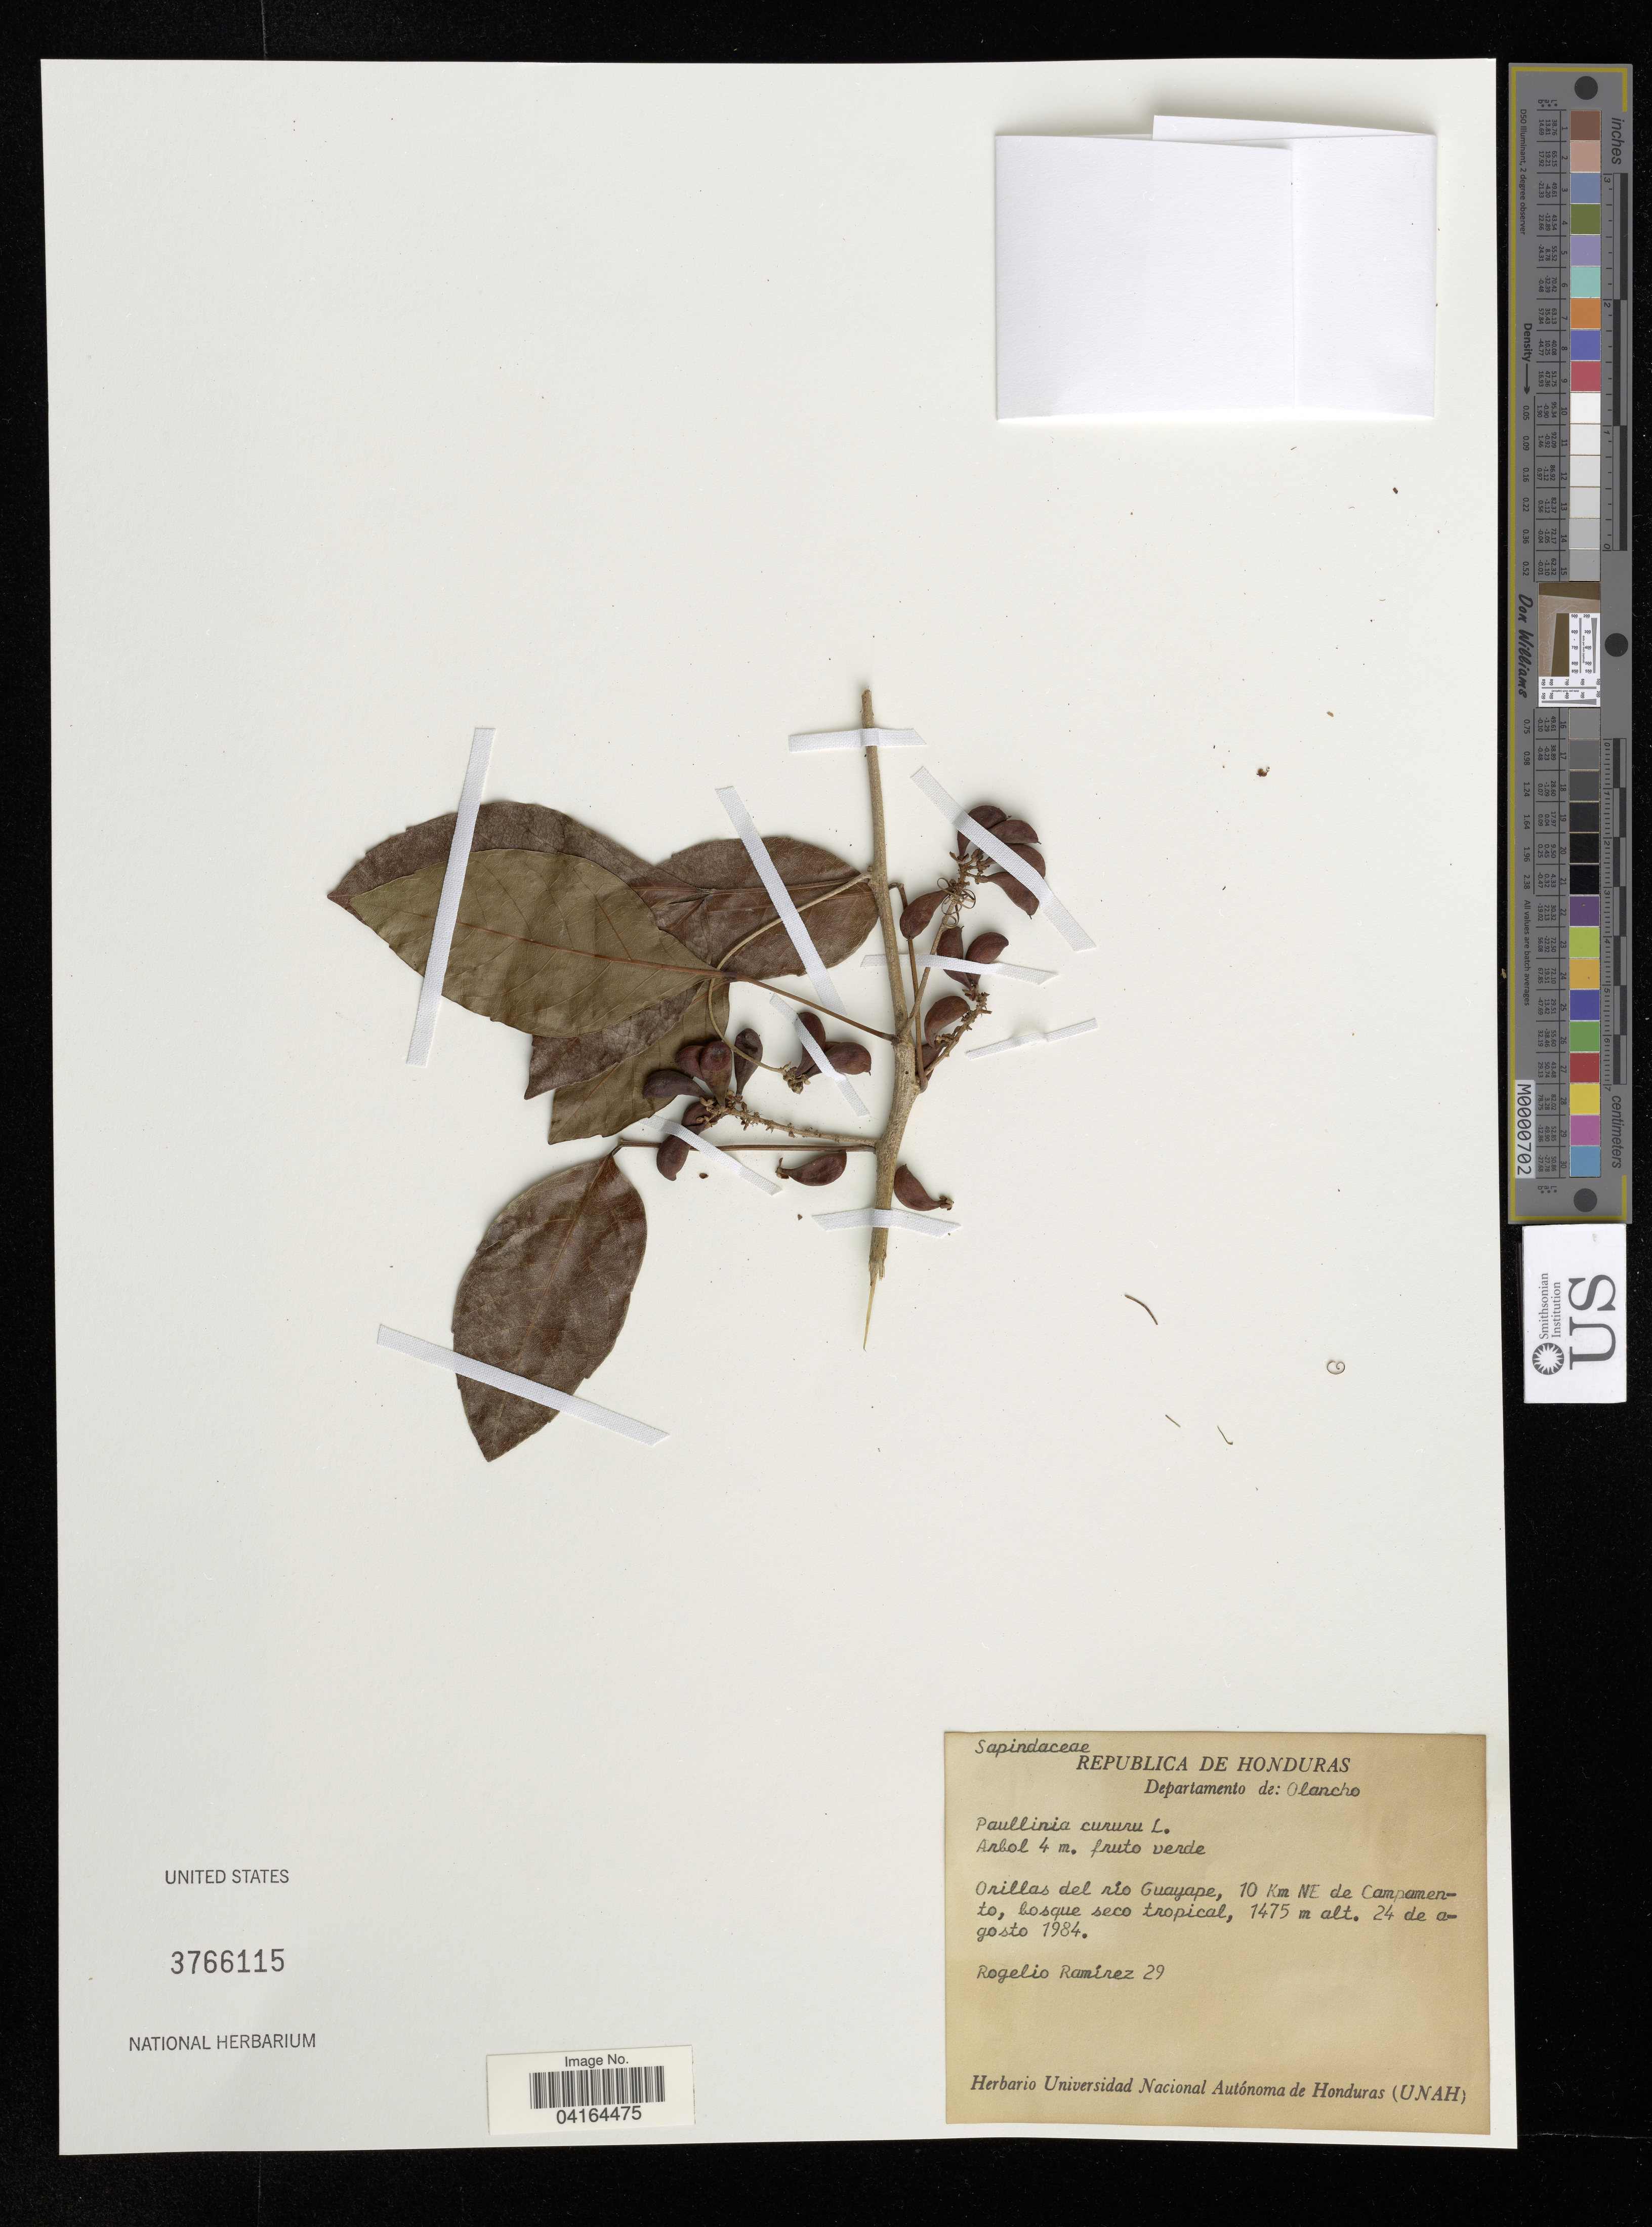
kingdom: Plantae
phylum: Tracheophyta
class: Magnoliopsida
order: Sapindales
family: Sapindaceae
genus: Paullinia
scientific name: Paullinia lunata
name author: Acev.-Rodr.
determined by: Acevedo-Rodriguez, P., (US), Smithsonian Institution - National Museum of Natural History (UNITED STATES)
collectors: R. Raminez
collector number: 29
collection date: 1984-08-24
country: Honduras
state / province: Olancho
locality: Departamento de: Olancho. Orillas del rio Guayape, 10 Km Ne de Campamento, bosque seco tropical.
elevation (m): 1475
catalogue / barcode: US 3766115